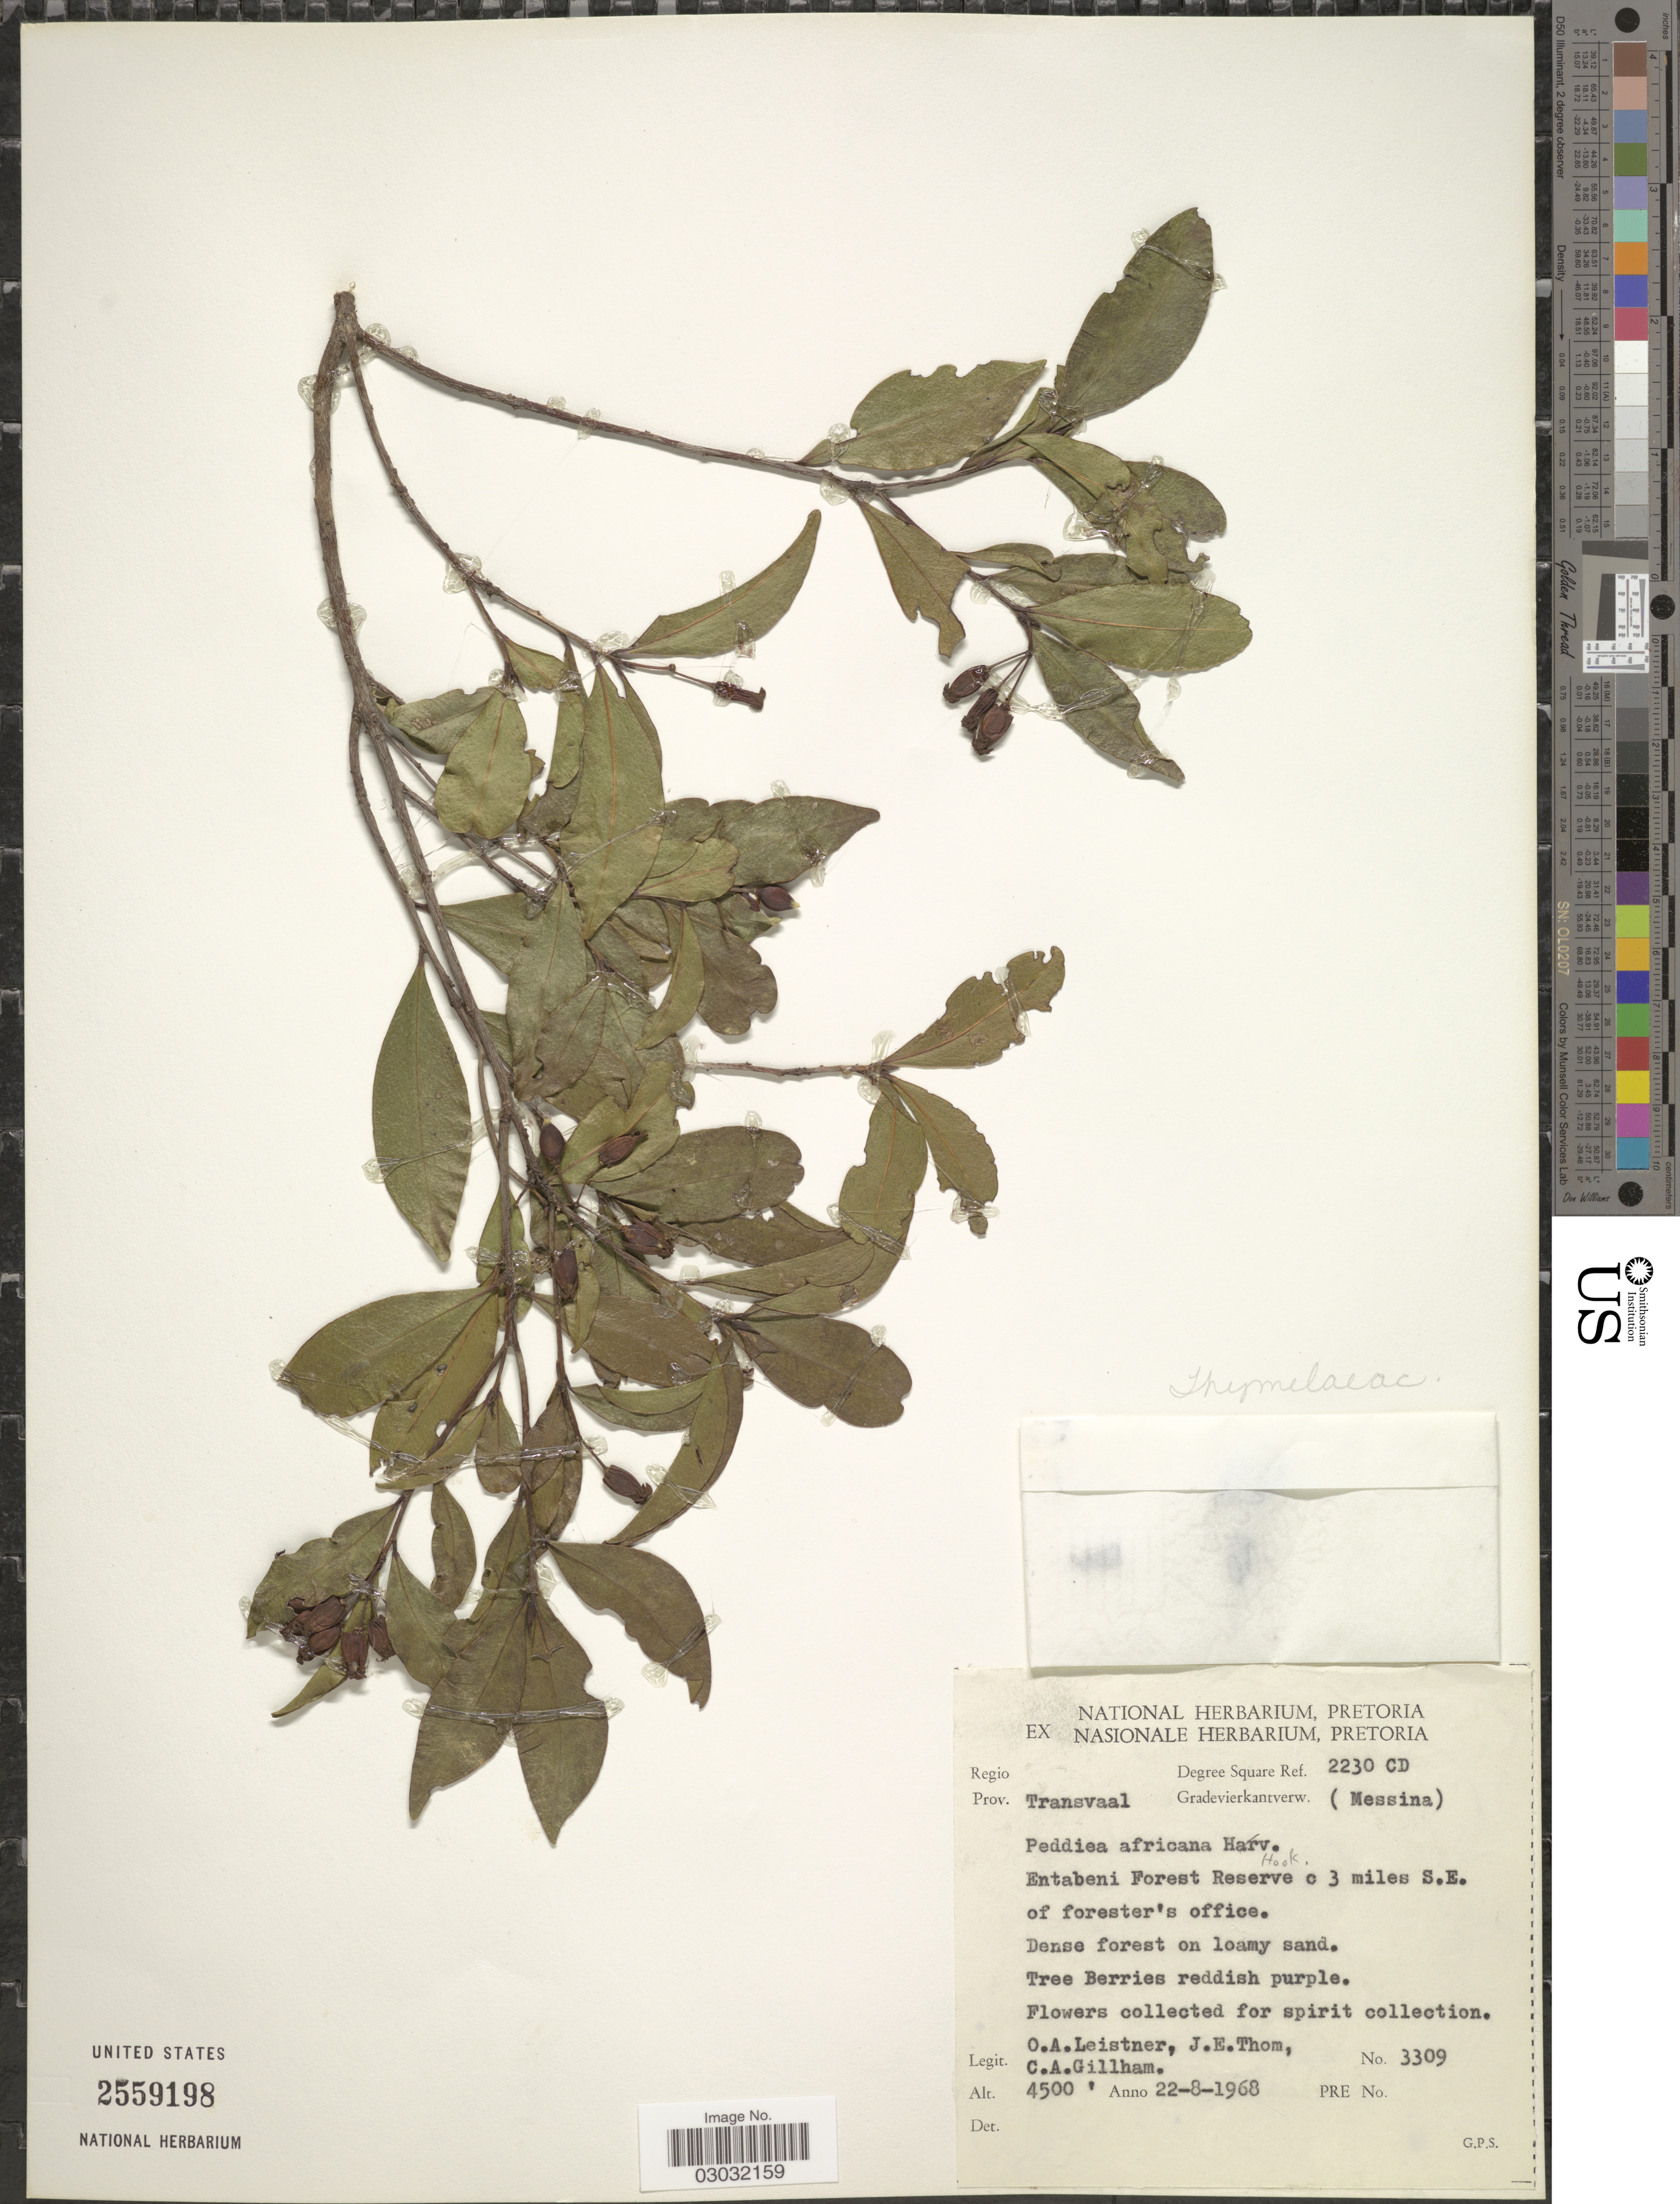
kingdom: Plantae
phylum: Tracheophyta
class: Magnoliopsida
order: Malvales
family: Thymelaeaceae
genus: Peddiea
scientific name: Peddiea africana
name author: Hook.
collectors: O. A. Leistner, J. Thom & C. Gillham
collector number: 3309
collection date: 1968-08-22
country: South Africa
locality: Degree Square Ref. 2230 CD. Prov. Transvaal. Gradevierkantverw. (Messina). Entabeni Forest Reserve c 3 miles S.E. of forester's office.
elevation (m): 1372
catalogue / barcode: US 2559198